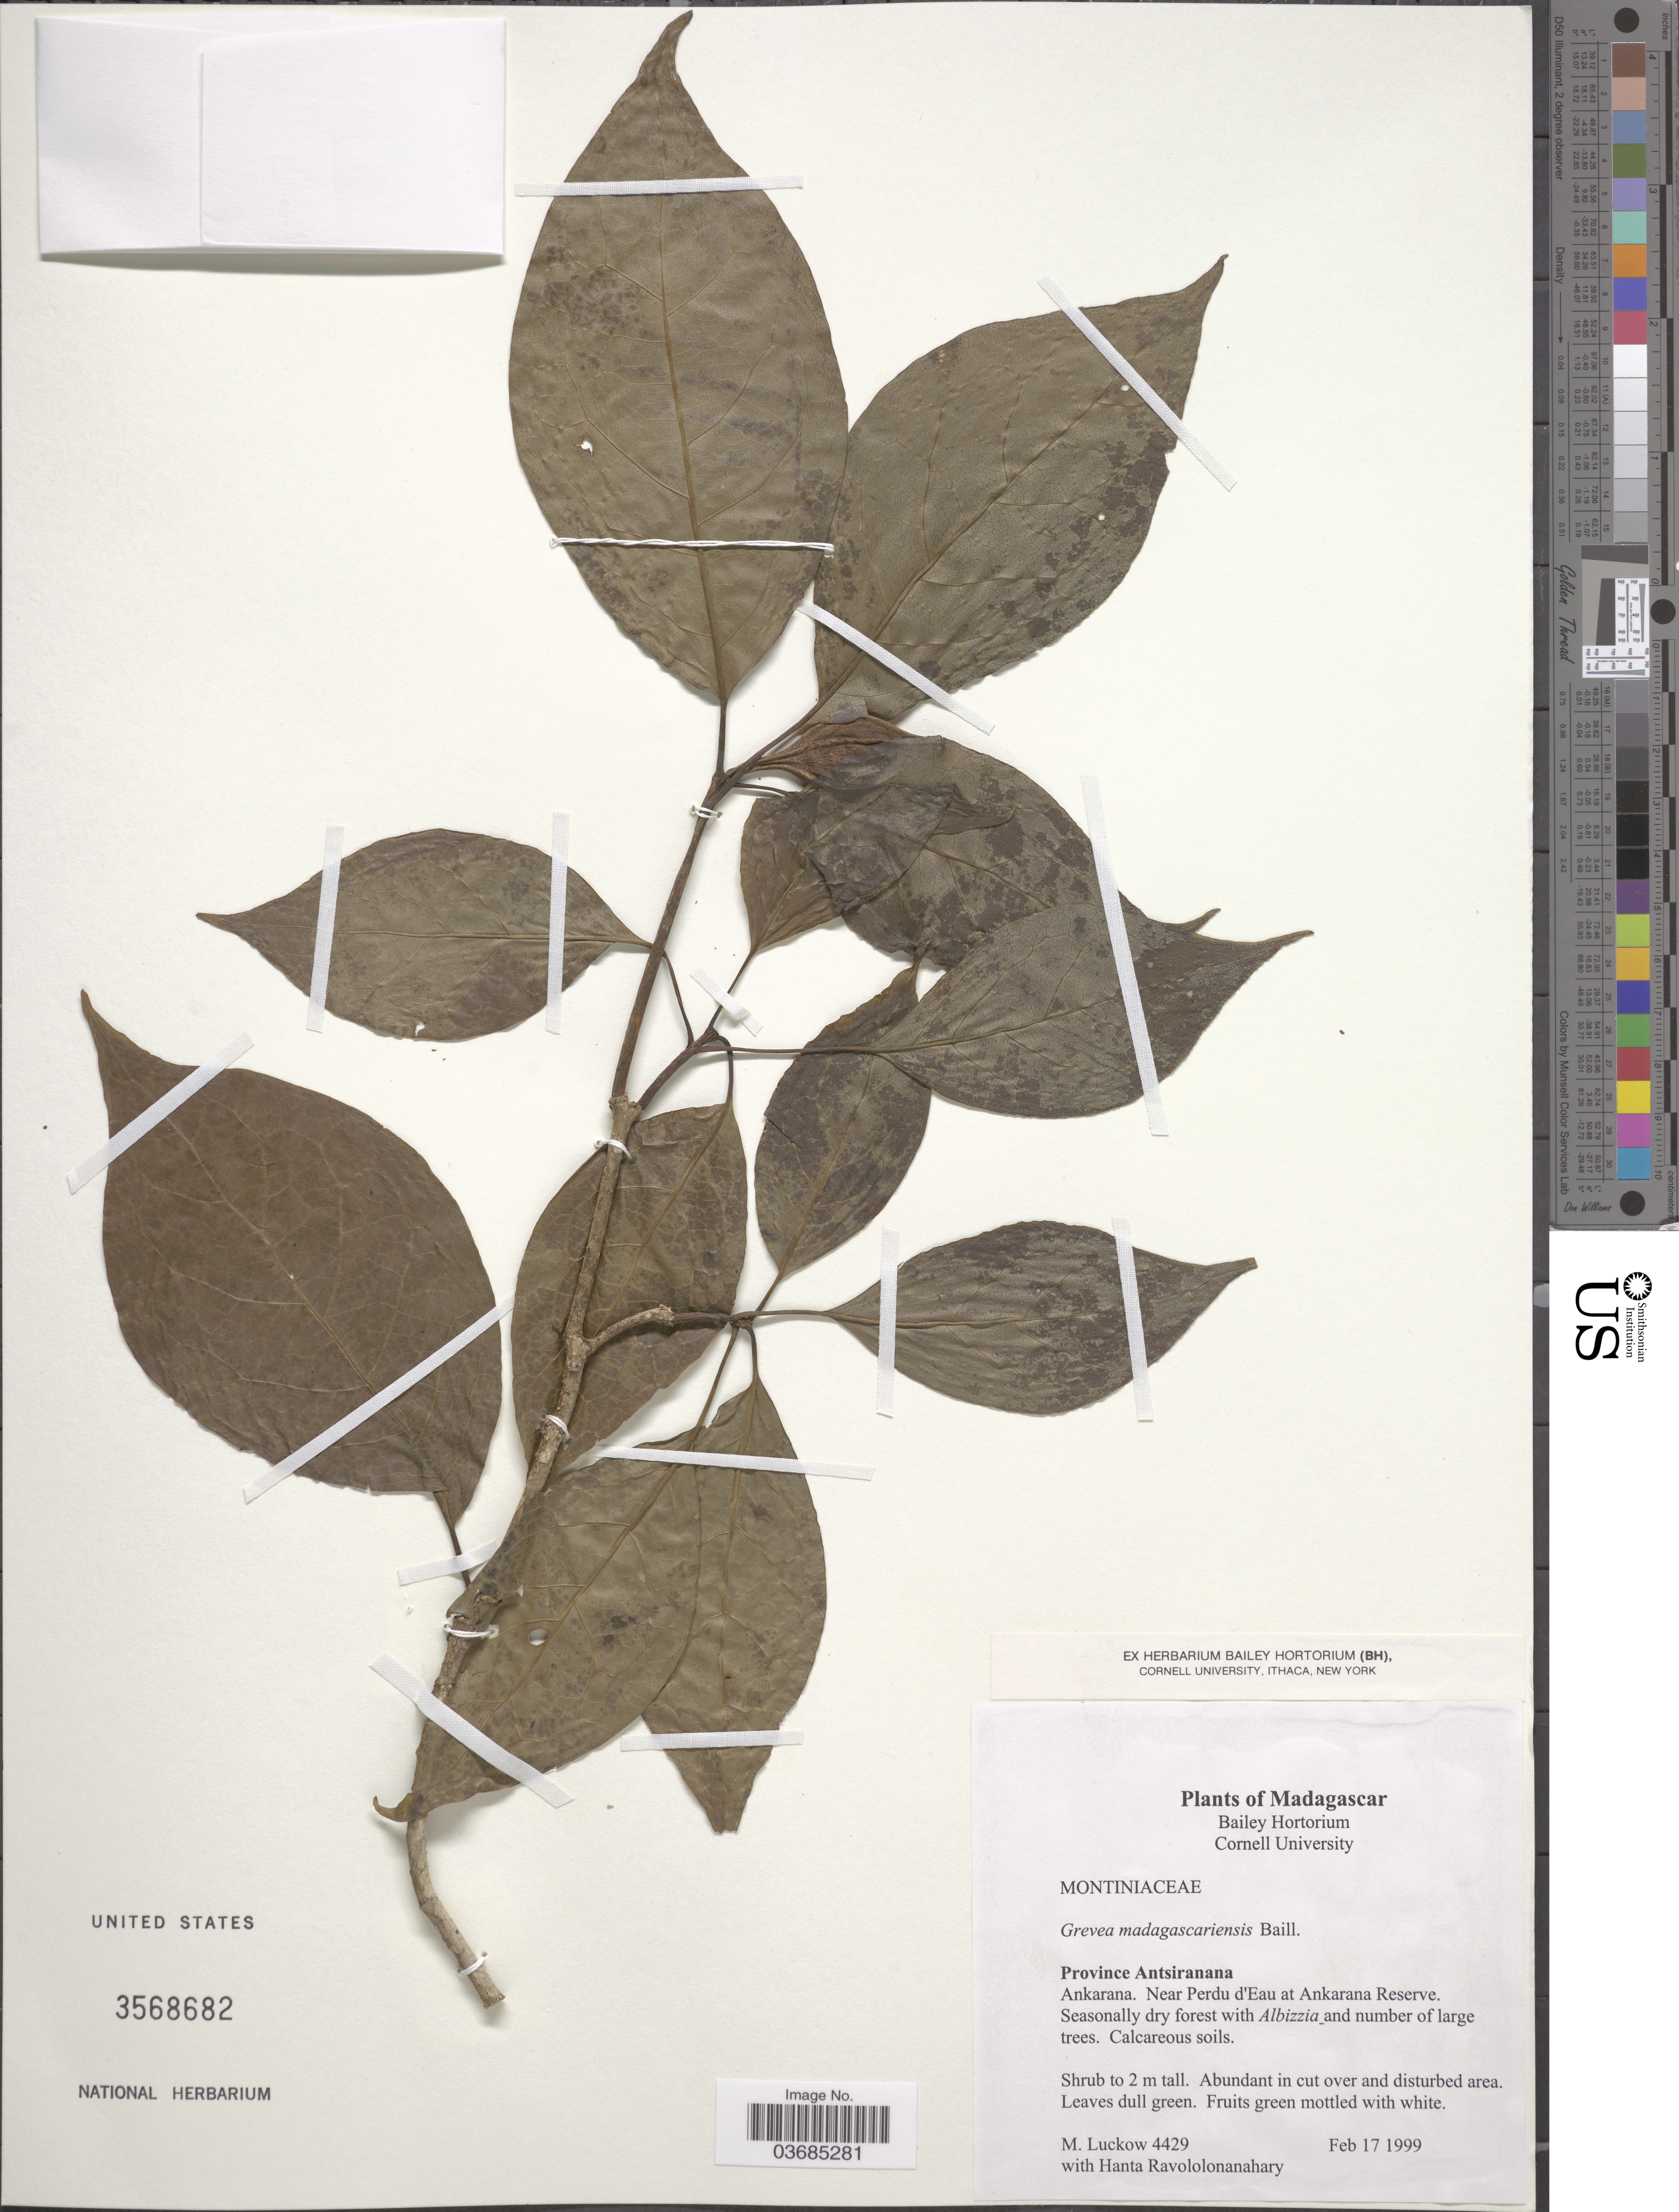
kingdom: Plantae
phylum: Tracheophyta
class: Magnoliopsida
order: Solanales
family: Montiniaceae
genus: Grevea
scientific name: Grevea madagascariensis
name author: Baill.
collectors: M. A. Luckow & H. Ravololonanahary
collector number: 4429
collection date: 1999-02-17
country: Madagascar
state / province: Diana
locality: Ankarana. Near Perdu d'Eau at Ankarana Reserve.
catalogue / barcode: US 3568682